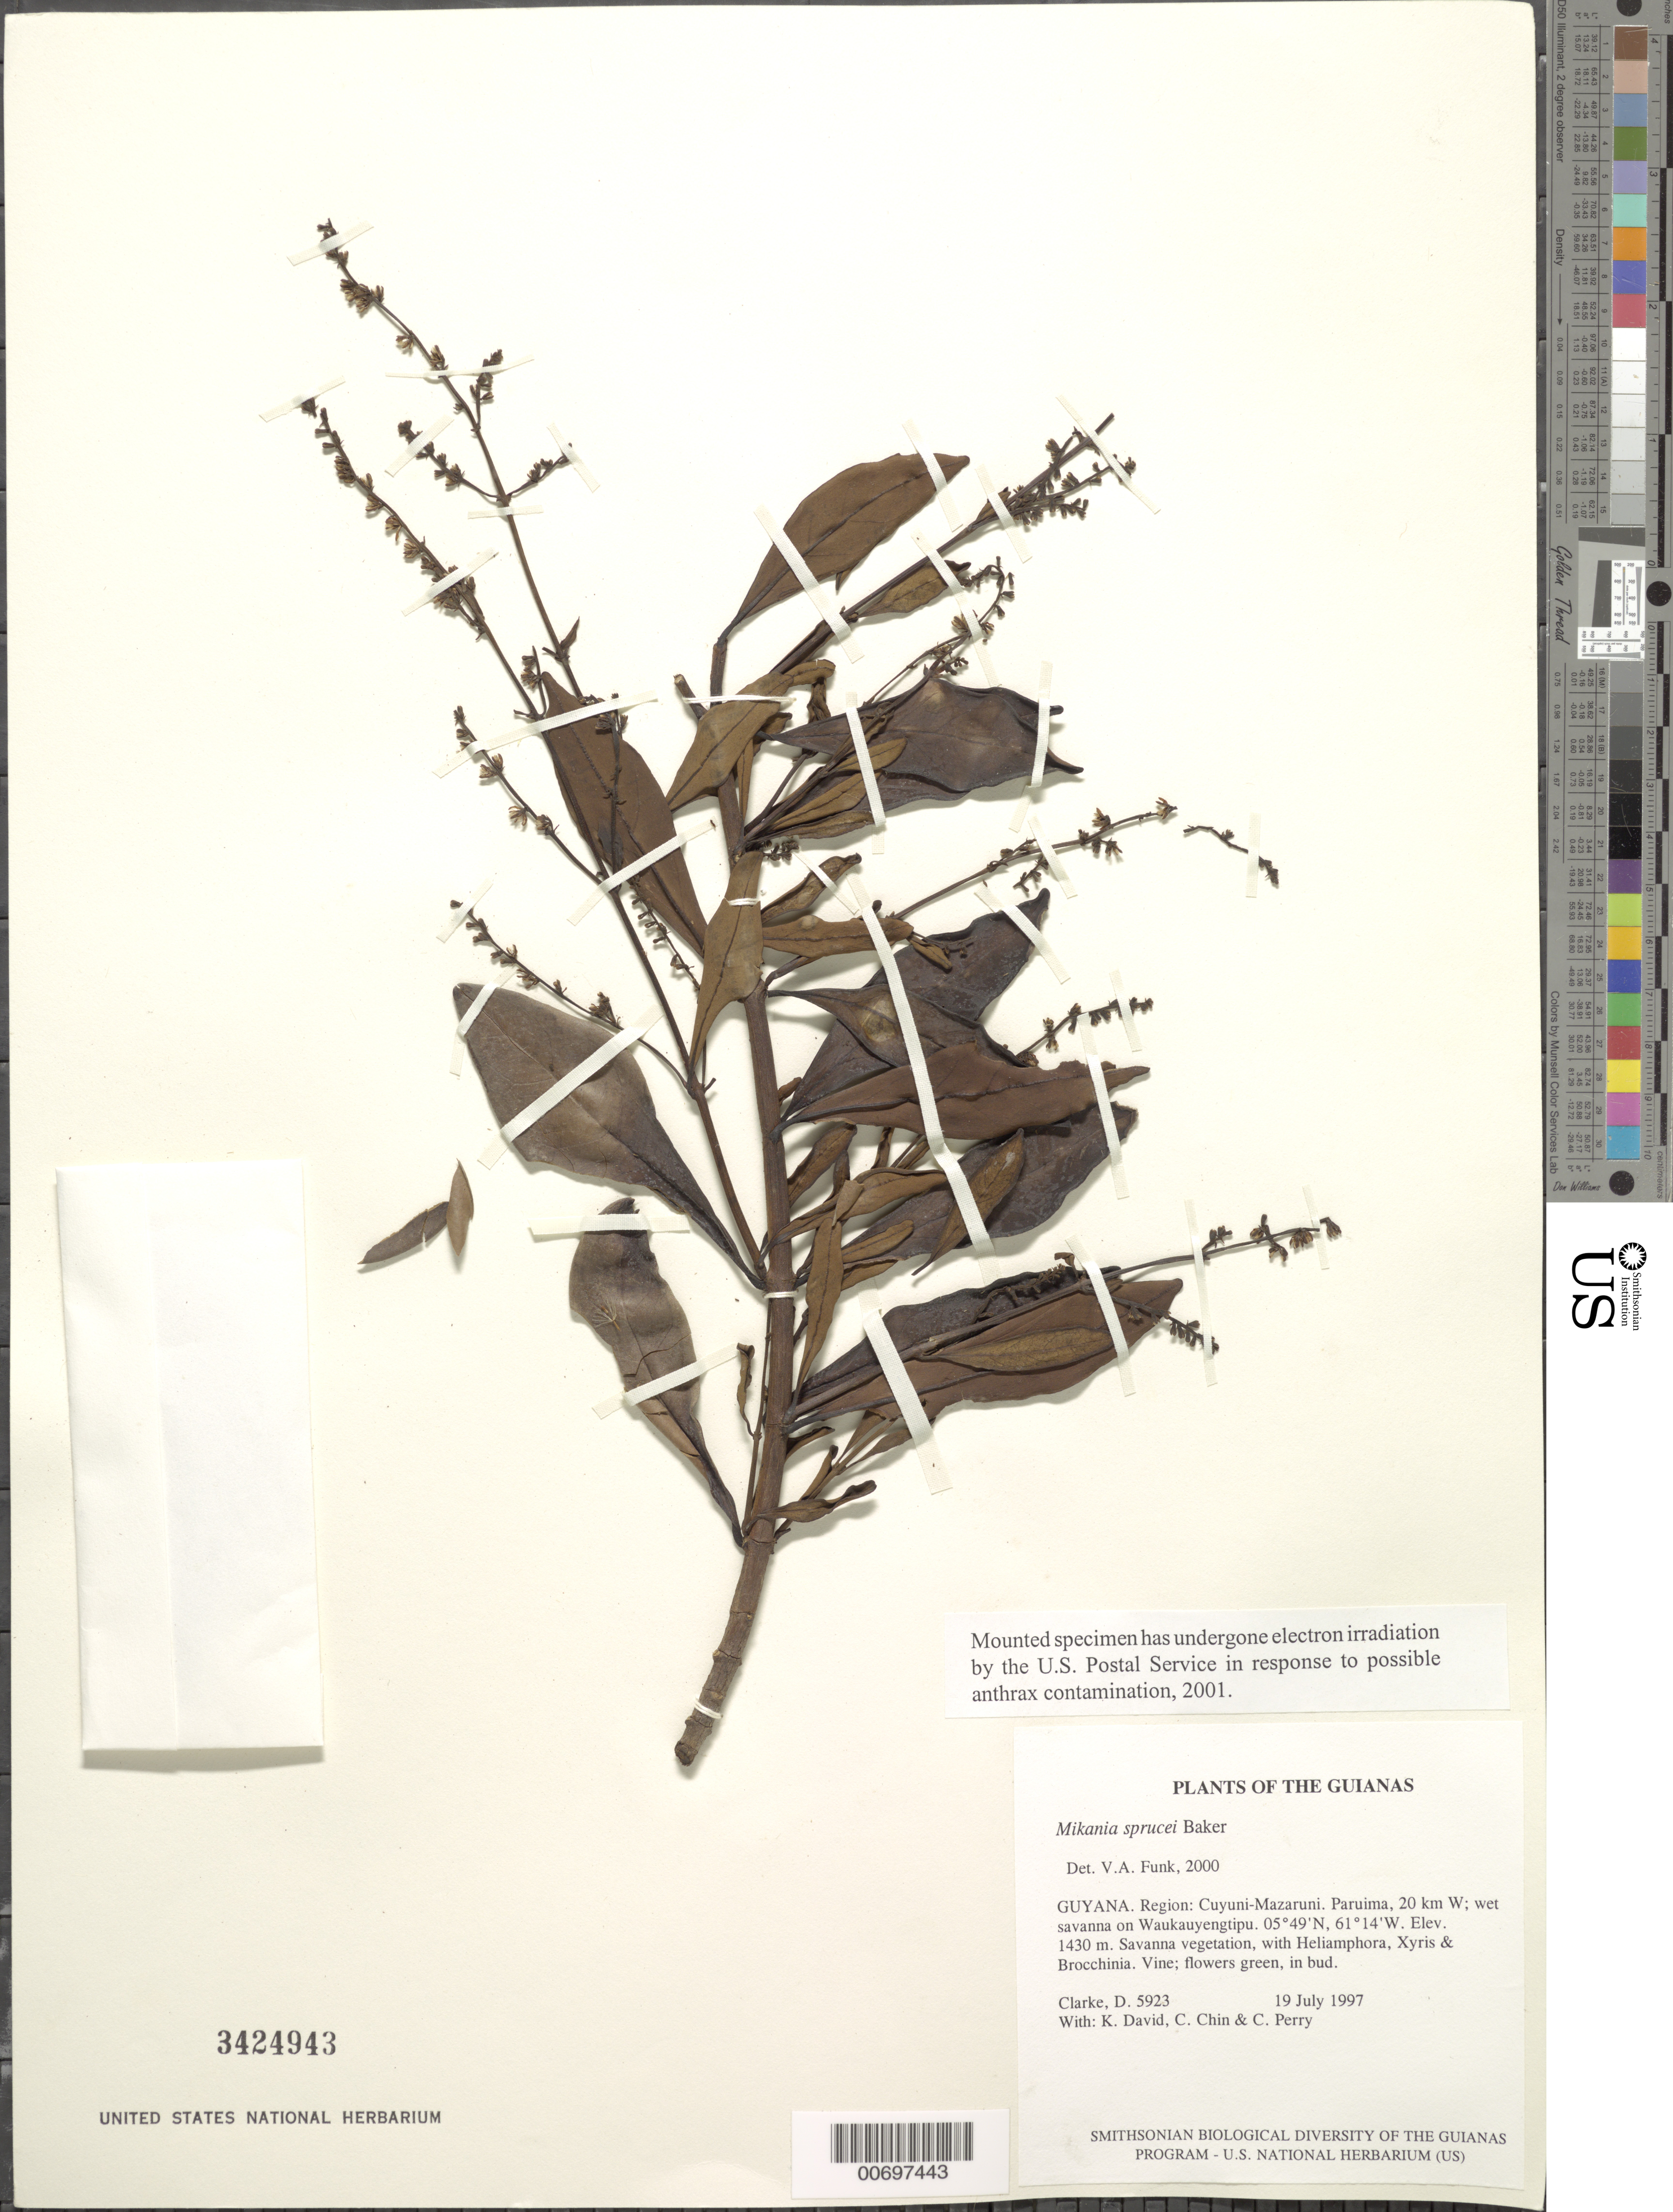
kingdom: Plantae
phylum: Tracheophyta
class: Magnoliopsida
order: Asterales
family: Asteraceae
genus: Mikania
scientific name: Mikania sprucei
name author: Baker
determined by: Funk, Vicki A., (BOT), Smithsonian Institution - National Museum of Natural History (UNITED STATES)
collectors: H. D. Clarke, K. David, C. Chin & C. Perry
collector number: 5923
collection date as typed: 19 July 1997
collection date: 1997-07-19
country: Guyana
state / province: Cuyuni-Mazaruni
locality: Paruima, 20 km W; wet savanna on Waukauyengtipu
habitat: Savanna vegetation, with Heliamphora, Xyris & Brocchinia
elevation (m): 1430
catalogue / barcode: US 3424943